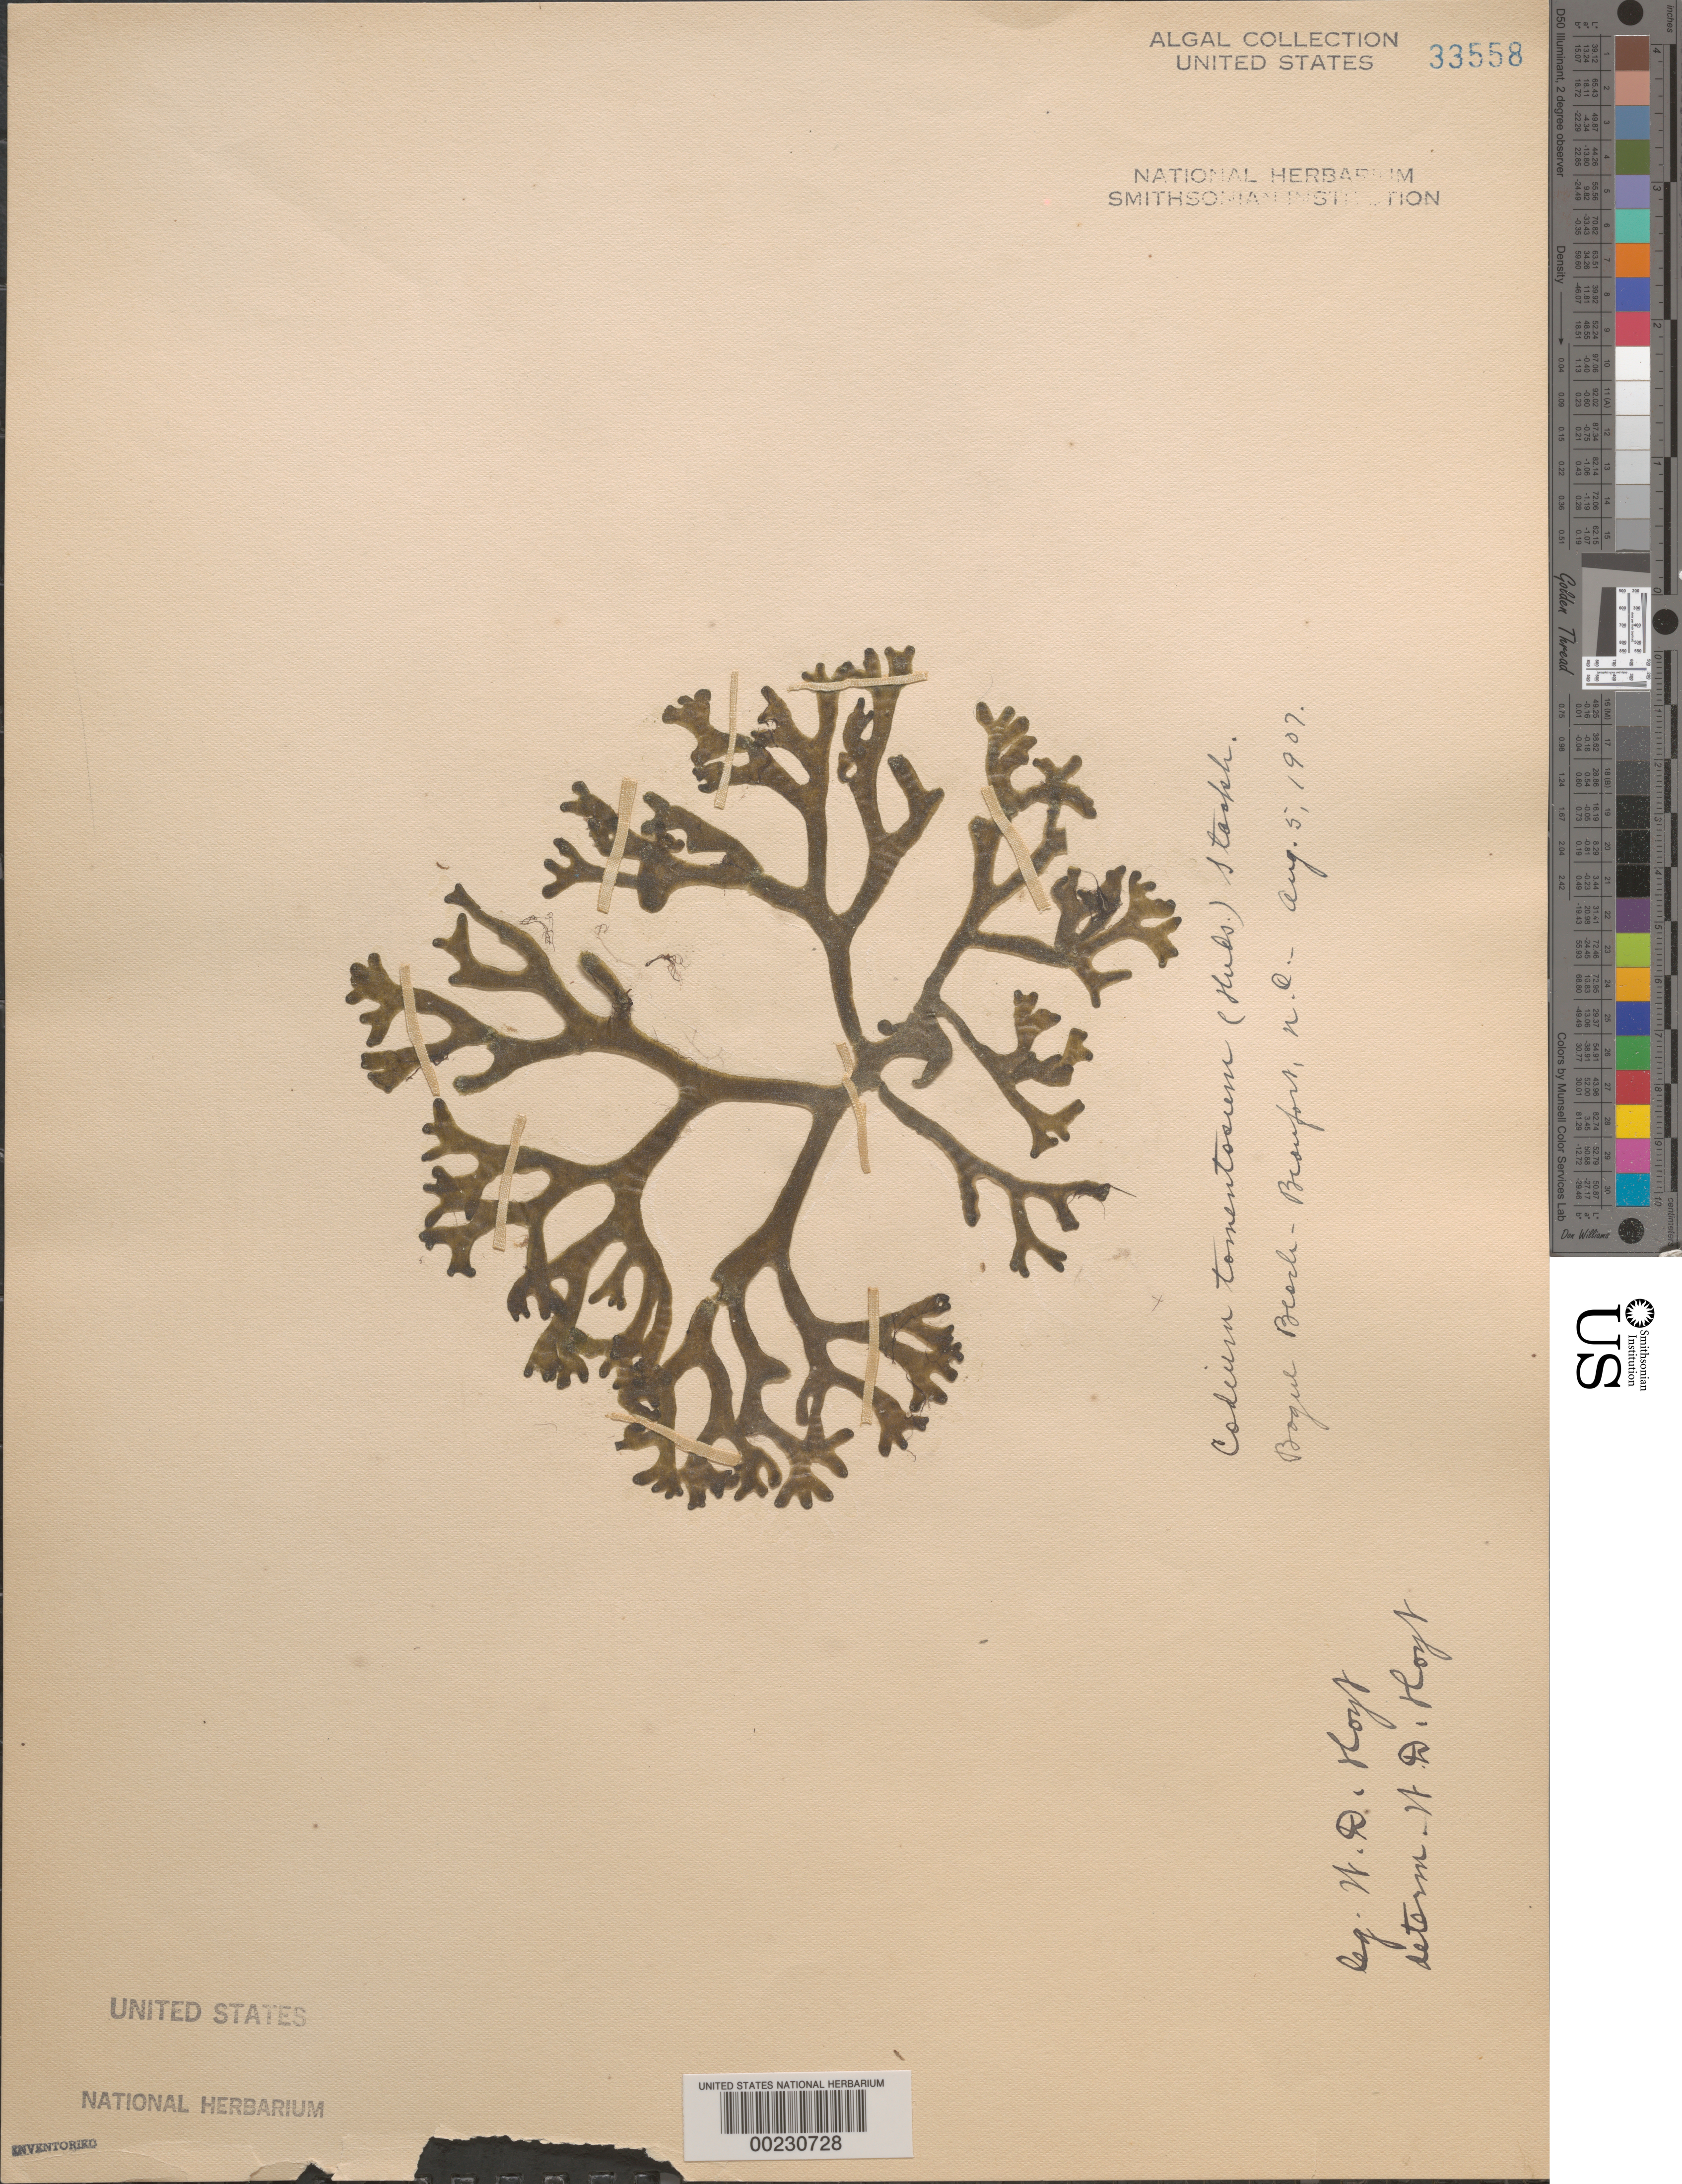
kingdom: Plantae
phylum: Chlorophyta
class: Ulvophyceae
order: Bryopsidales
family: Codiaceae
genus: Codium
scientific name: Codium tomentosum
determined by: Hoyt, W. D.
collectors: W. D. Hoyt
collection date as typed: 05 Aug 1907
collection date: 1907-08-05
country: United States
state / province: North Carolina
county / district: Carteret County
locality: Beaufort, Bogue Beach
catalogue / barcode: US 33558